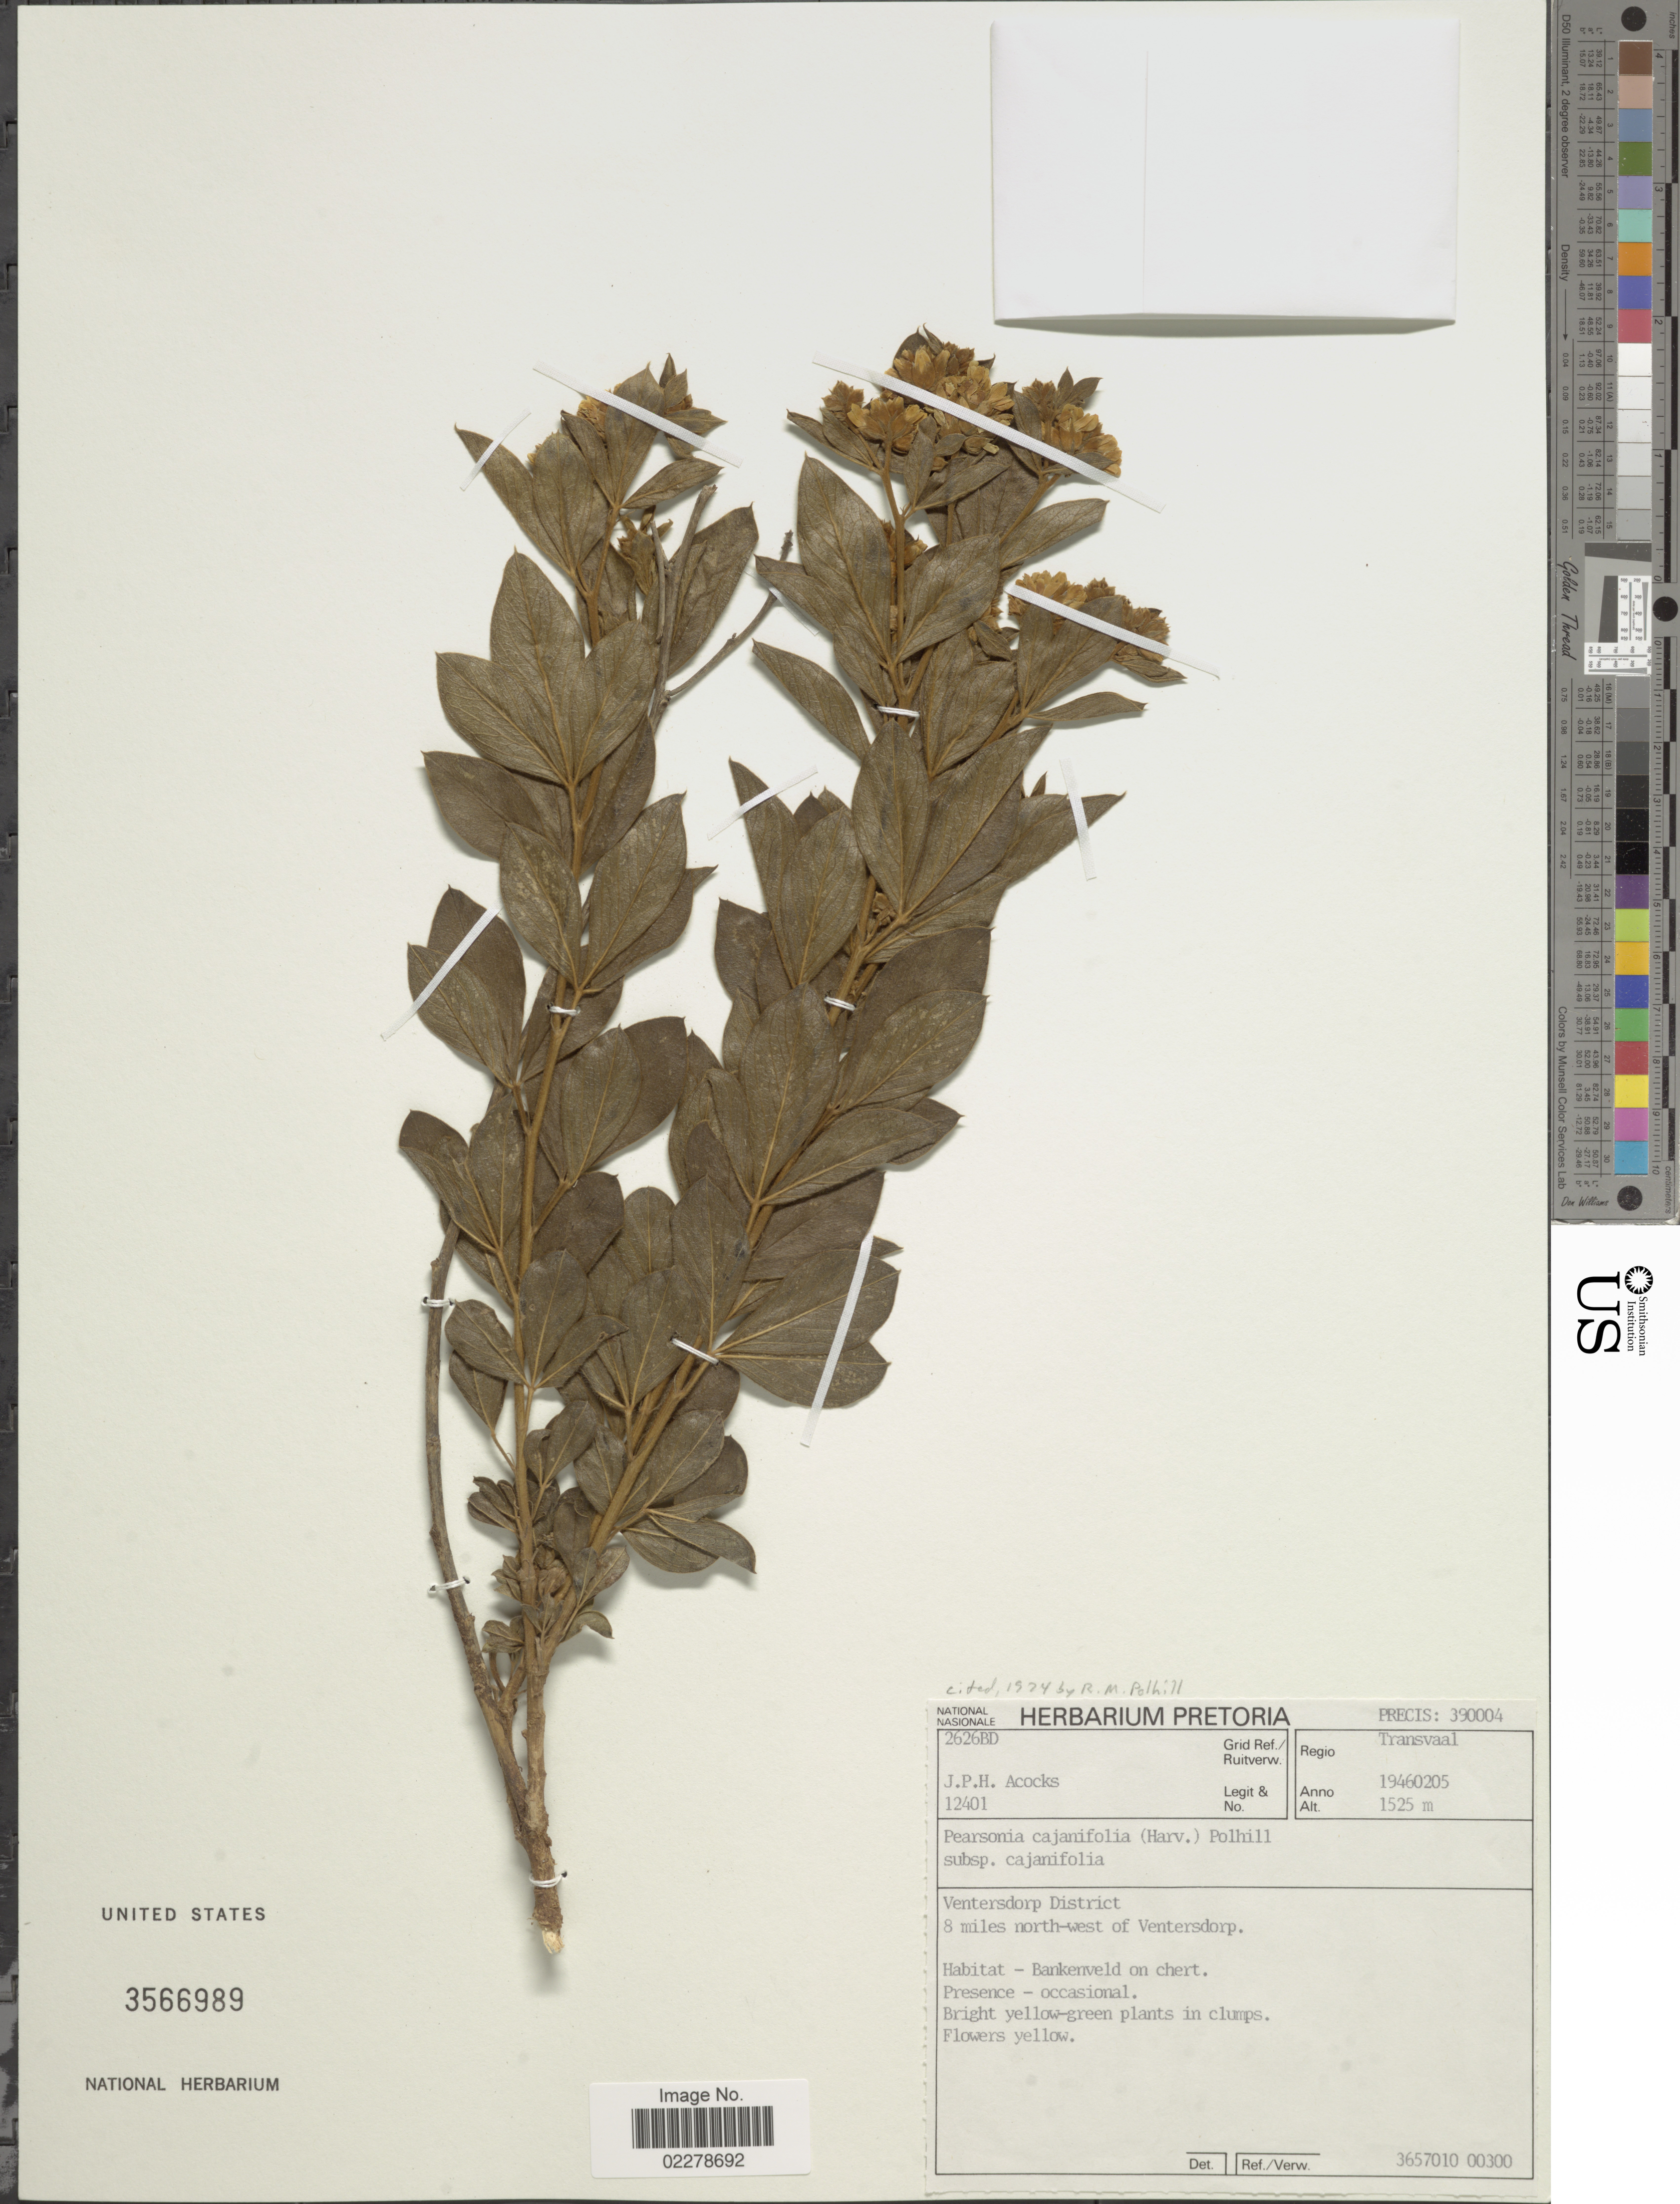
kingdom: Plantae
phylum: Tracheophyta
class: Magnoliopsida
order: Fabales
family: Fabaceae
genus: Pearsonia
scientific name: Pearsonia cajanifolia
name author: (Harv.) Polhill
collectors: J. P. Acocks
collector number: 12401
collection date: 1946-02-05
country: South Africa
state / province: North West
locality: Regio Transvaal, Ventersdorp District. 8 miles north-west of Ventersdorp.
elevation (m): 1525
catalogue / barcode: US 3566989